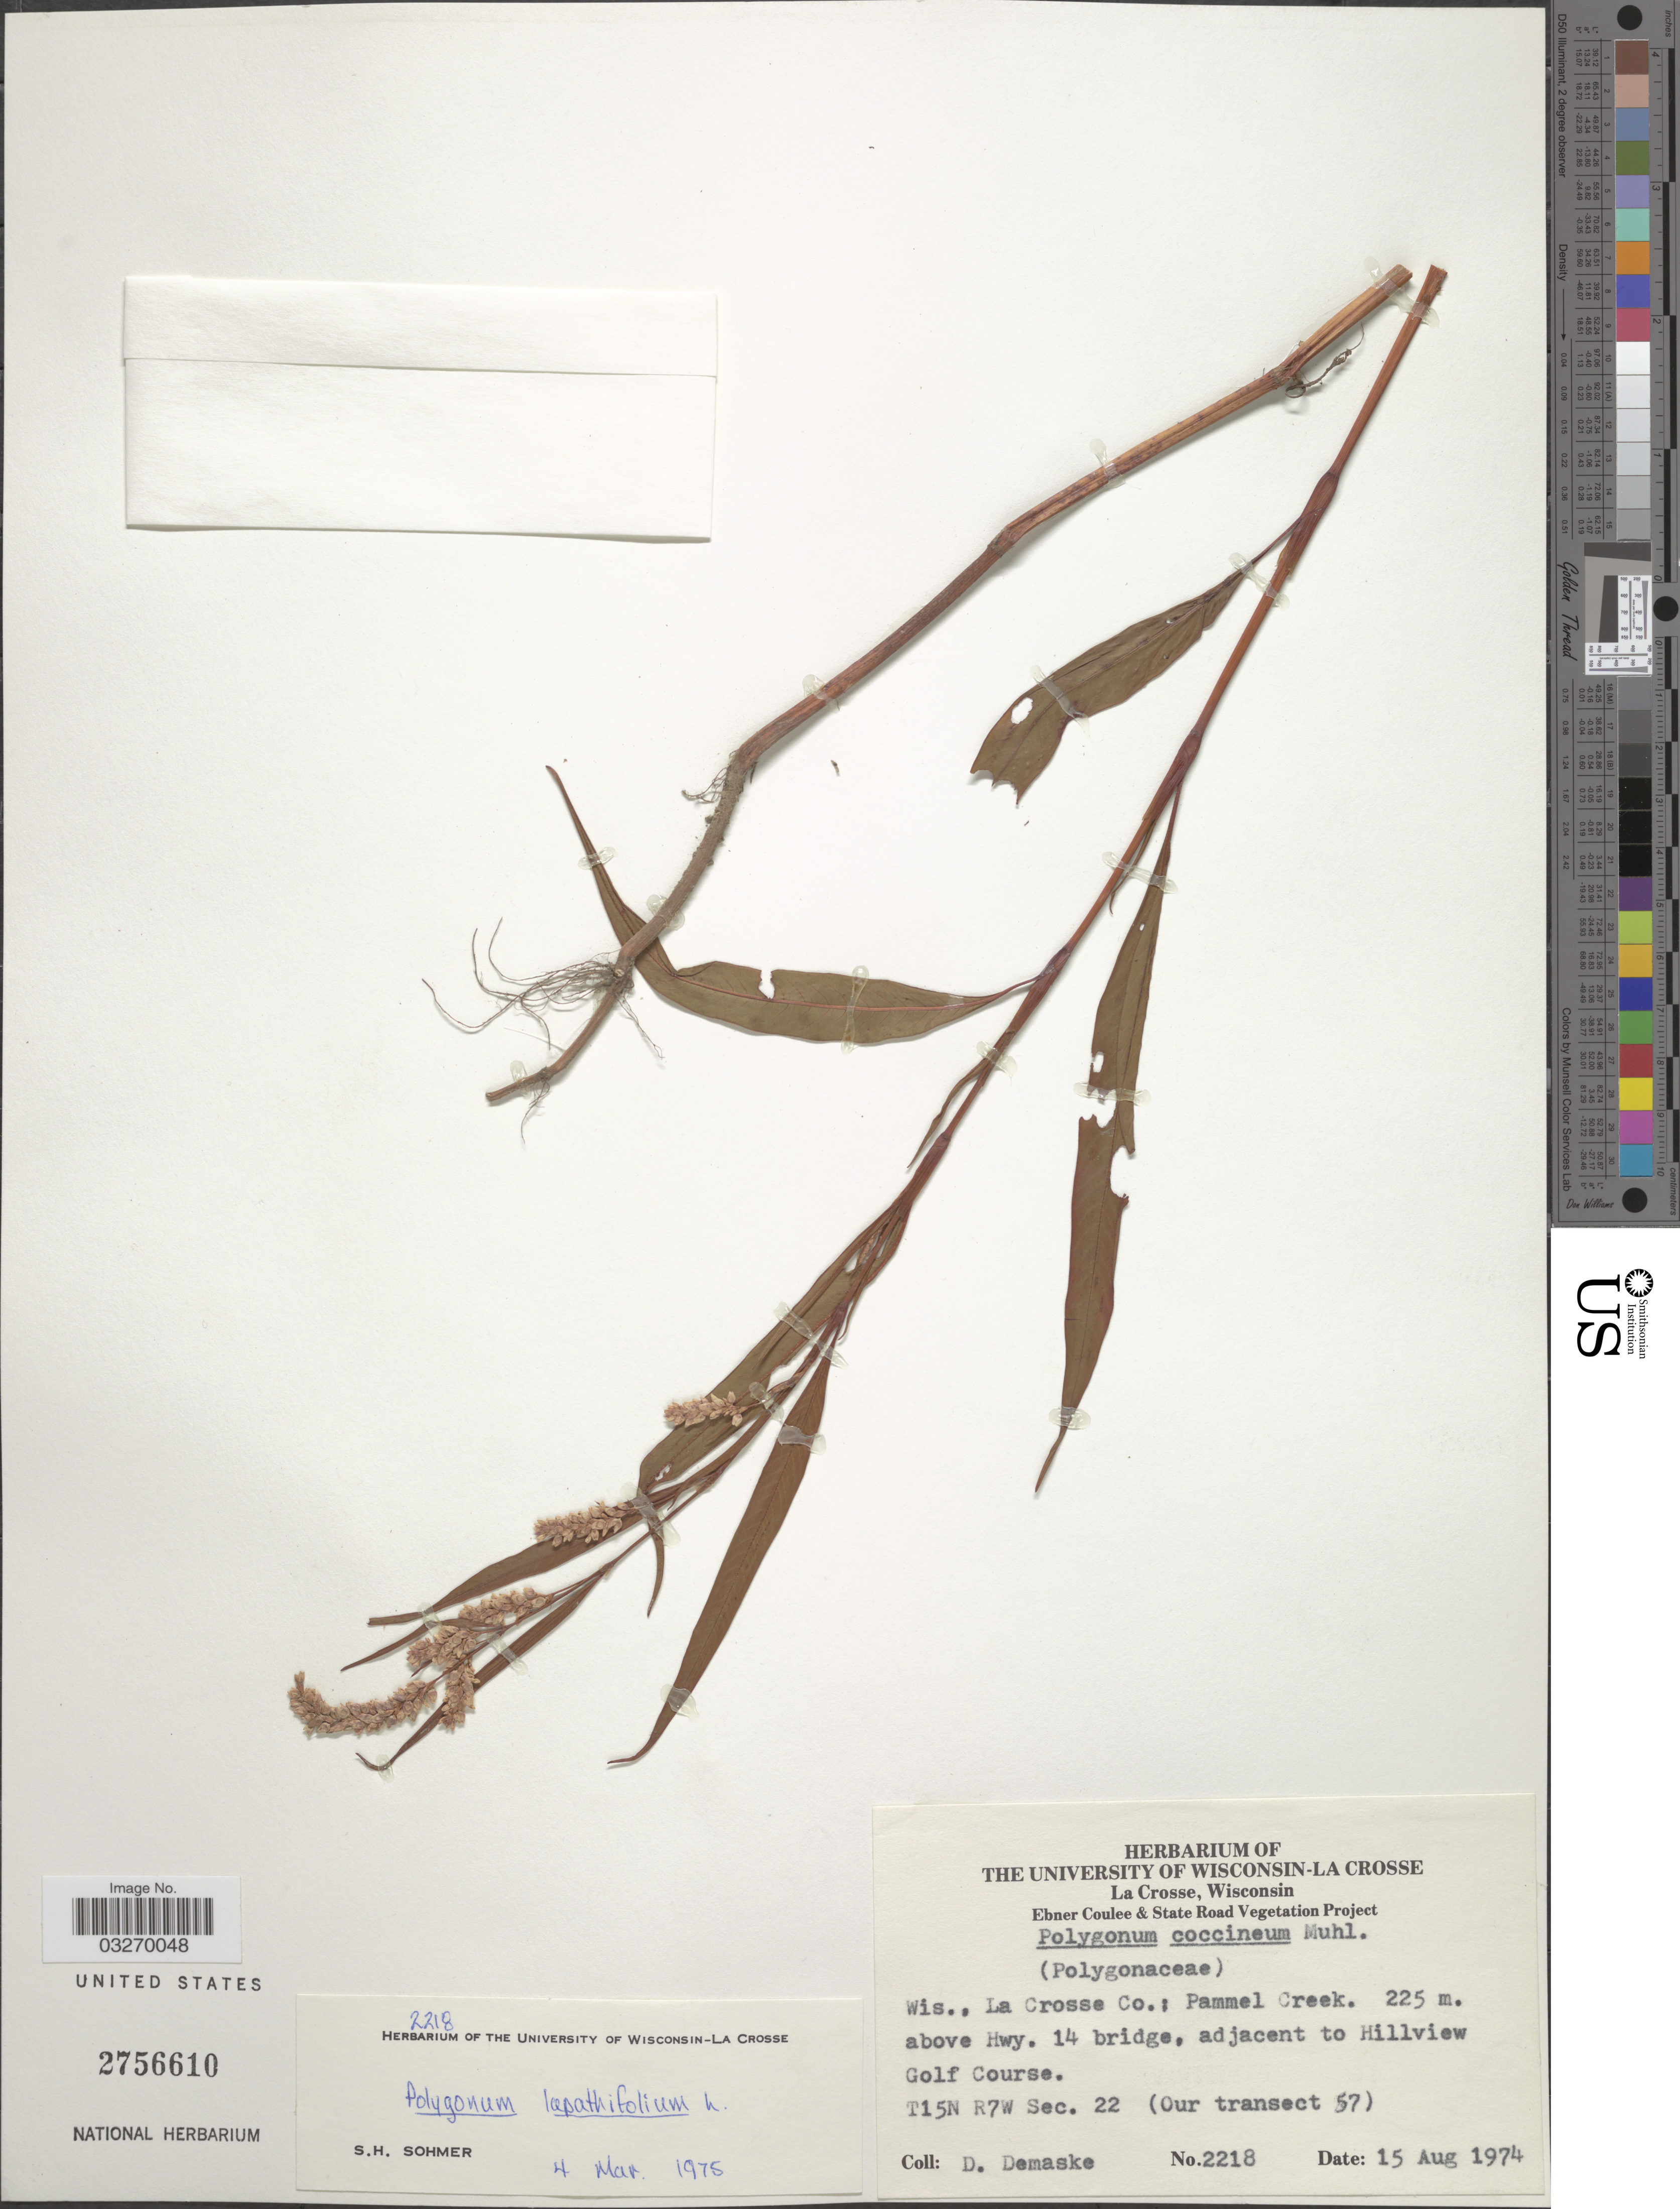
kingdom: Plantae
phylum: Tracheophyta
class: Magnoliopsida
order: Caryophyllales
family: Polygonaceae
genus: Persicaria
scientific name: Persicaria lapathifolia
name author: (L.) Delarbre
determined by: Atha, D. E.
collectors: D. Demaske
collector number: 2218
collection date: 1974-08-15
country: United States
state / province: Wisconsin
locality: La Crosse Co.; Pammel Creek. 225 m. above Hwy. 14 bridge, adjacent to Hillview Golf Course. T15N R7W Sec. 22 (Our transect 57)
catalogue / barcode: US 2756610